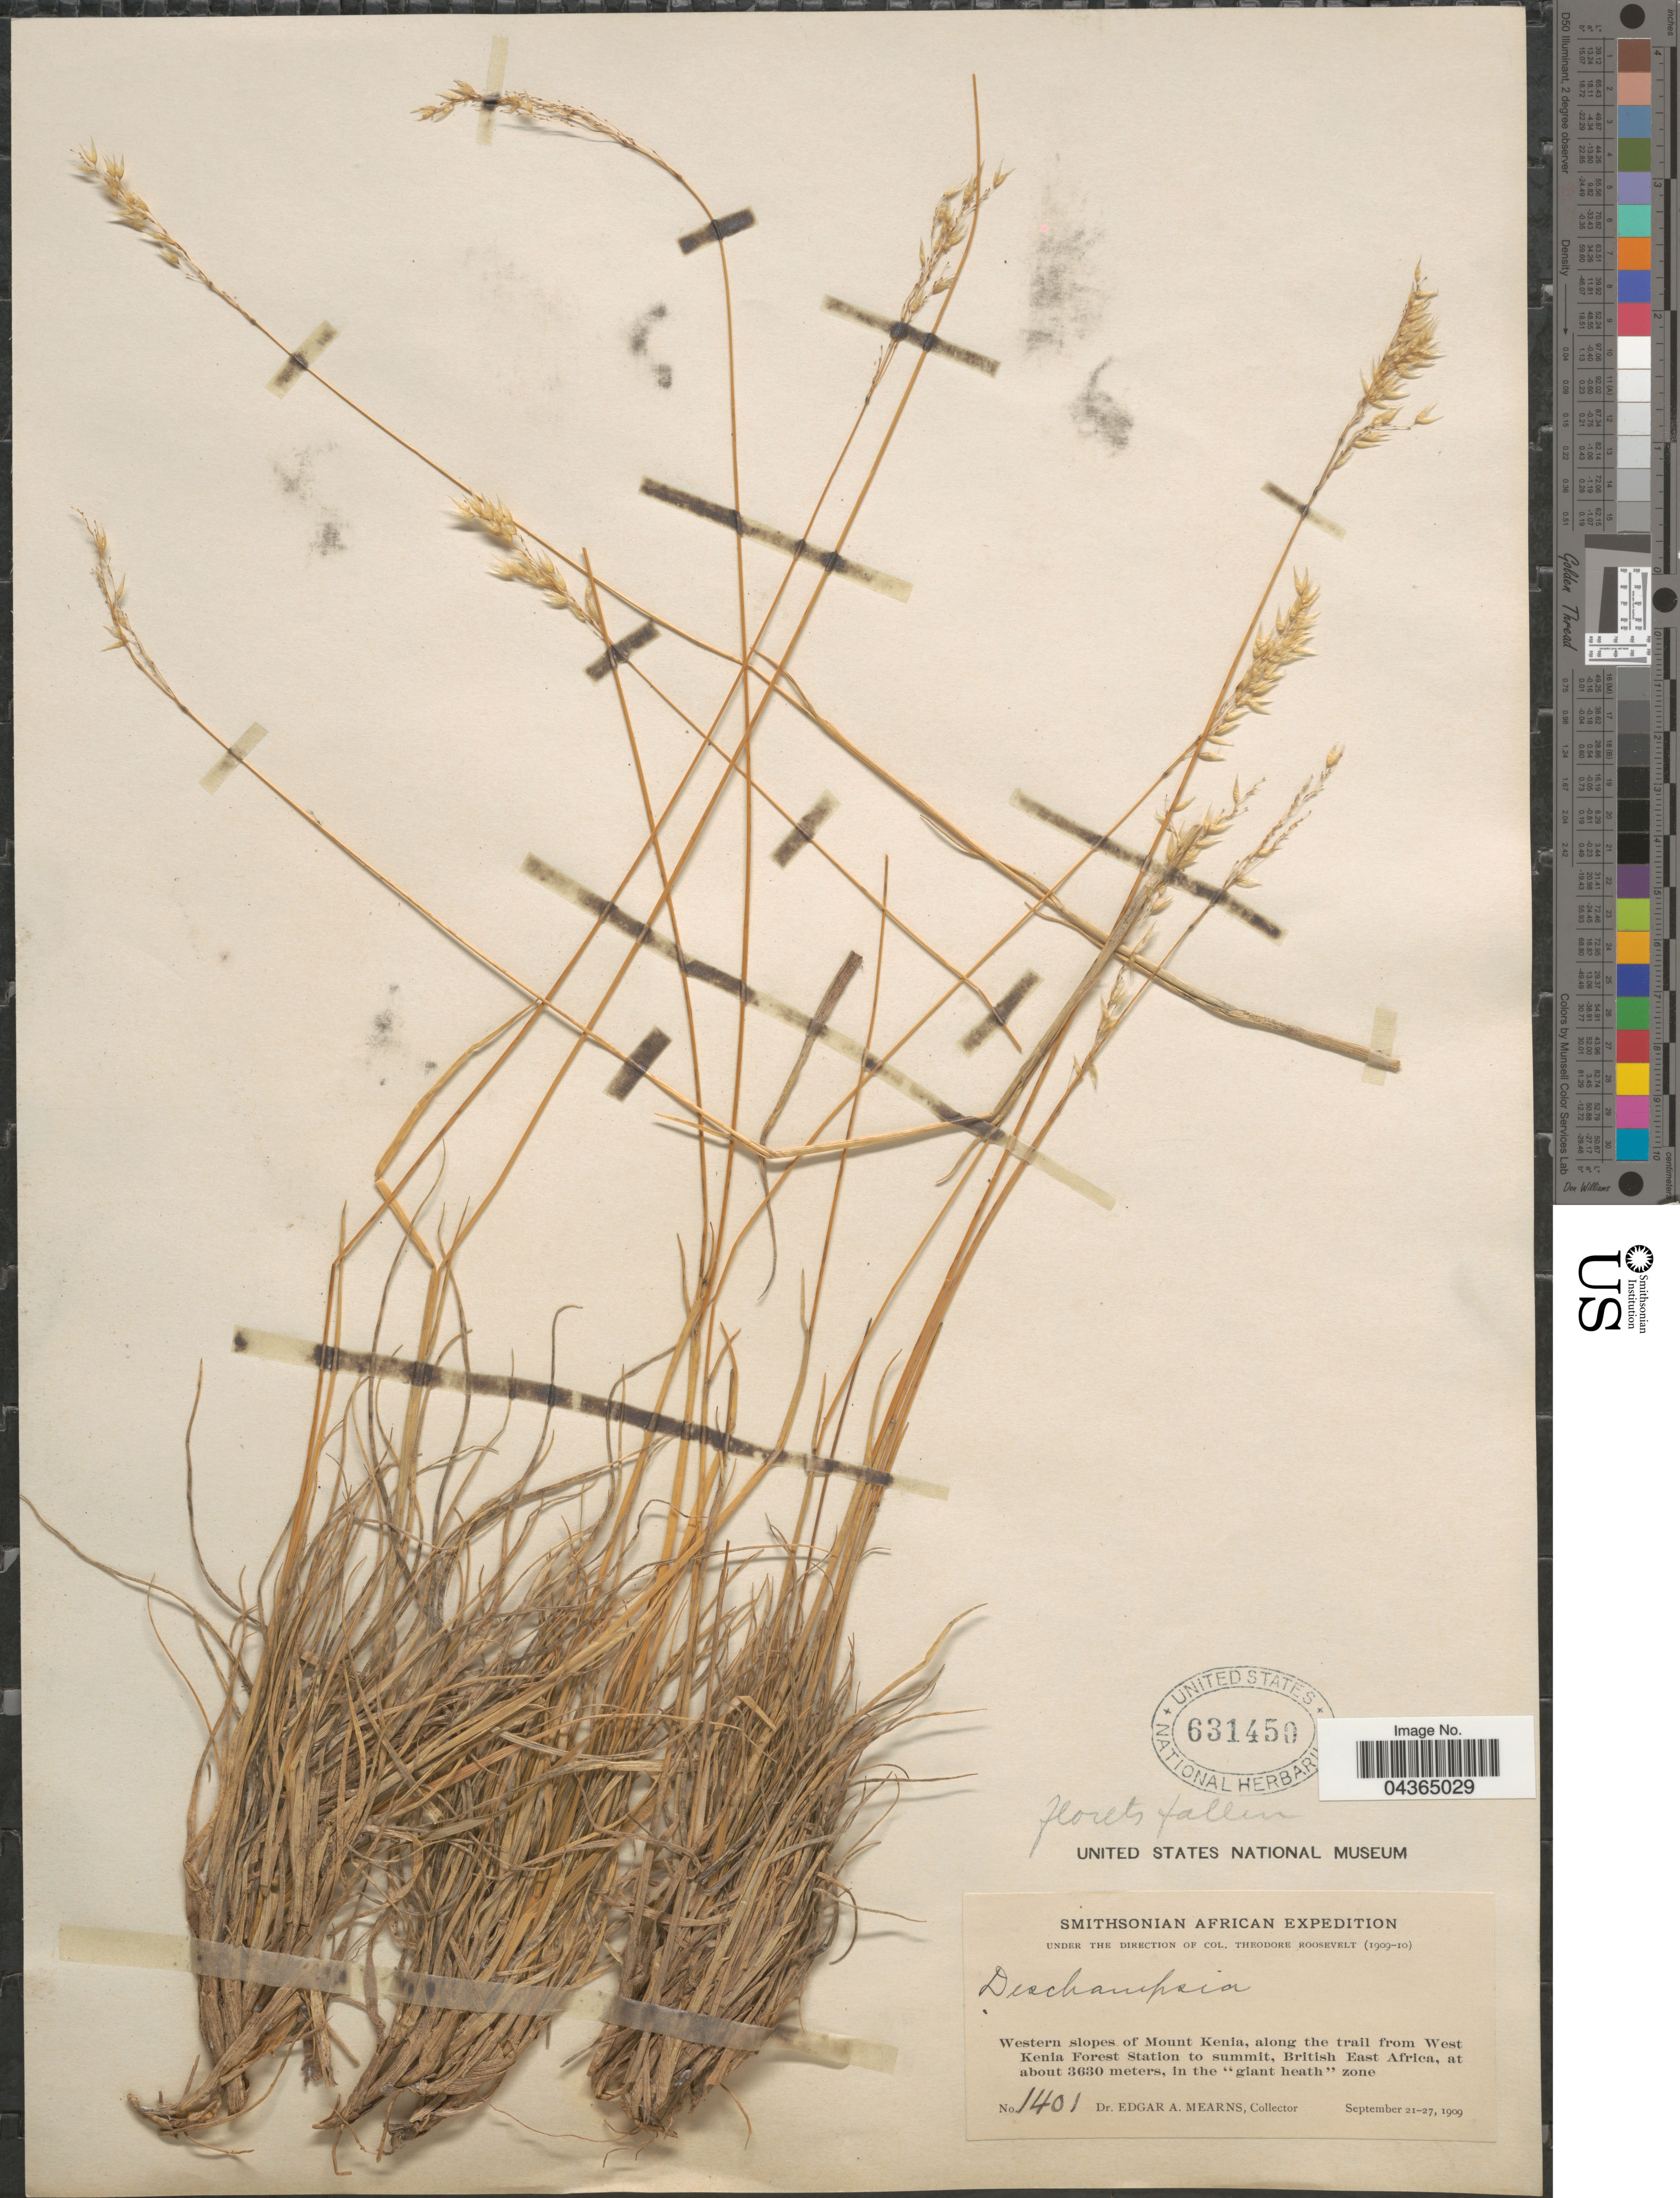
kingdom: Plantae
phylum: Tracheophyta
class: Liliopsida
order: Poales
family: Poaceae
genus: Pentameris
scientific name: Pentameris minor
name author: (Ballard & C.E. Hubb.) Galley & H.P. Linder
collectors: E. A. Mearns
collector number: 1401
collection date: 1909-09-21/1909-09-27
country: Kenya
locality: Smithsonian African Expedition. Western slopes of Mount Kenia, along the trail from West Kenia Forest Station to summit, British East Africa, in the "giant heath" zone.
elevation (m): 3630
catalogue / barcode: US 631450